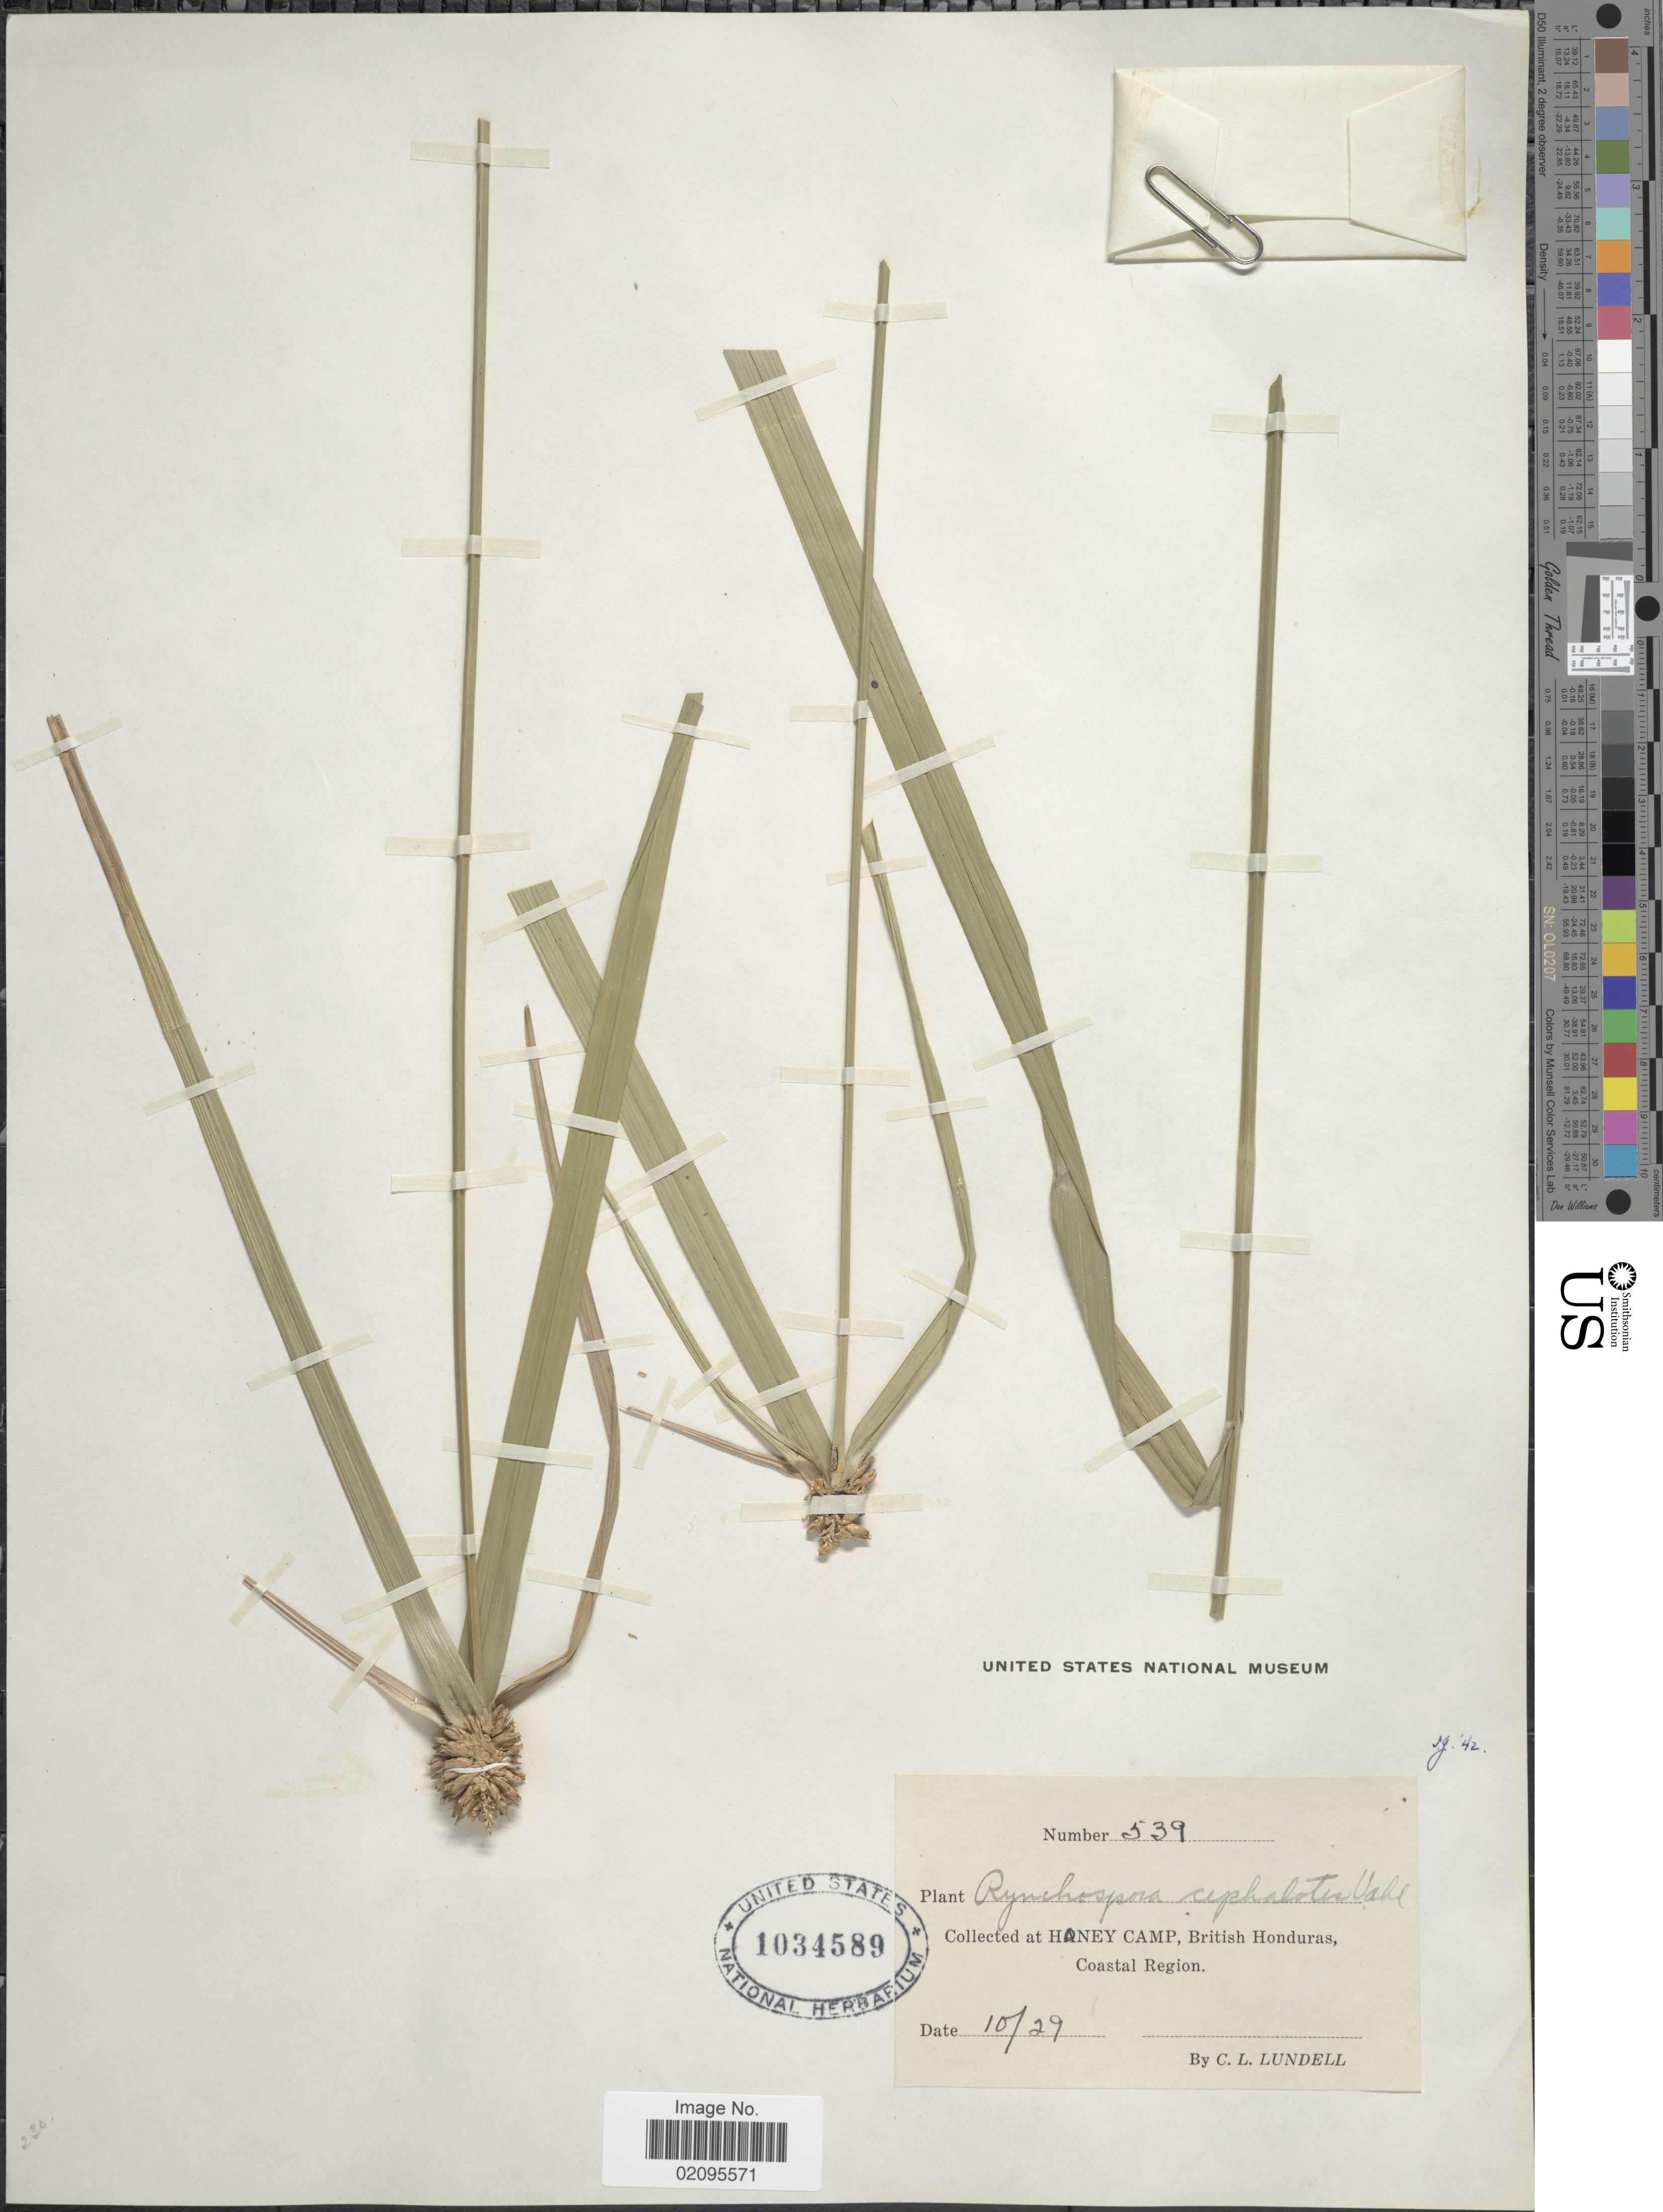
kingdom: Plantae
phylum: Tracheophyta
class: Liliopsida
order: Poales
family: Cyperaceae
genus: Rhynchospora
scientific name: Rhynchospora cephalotes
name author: (L.) Vahl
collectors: C. L. Lundell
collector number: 539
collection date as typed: Transcribed d/m/y: /10/29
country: Belize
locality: British Honduras, at Honey Camp, Coastal Region.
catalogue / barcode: US 1034589